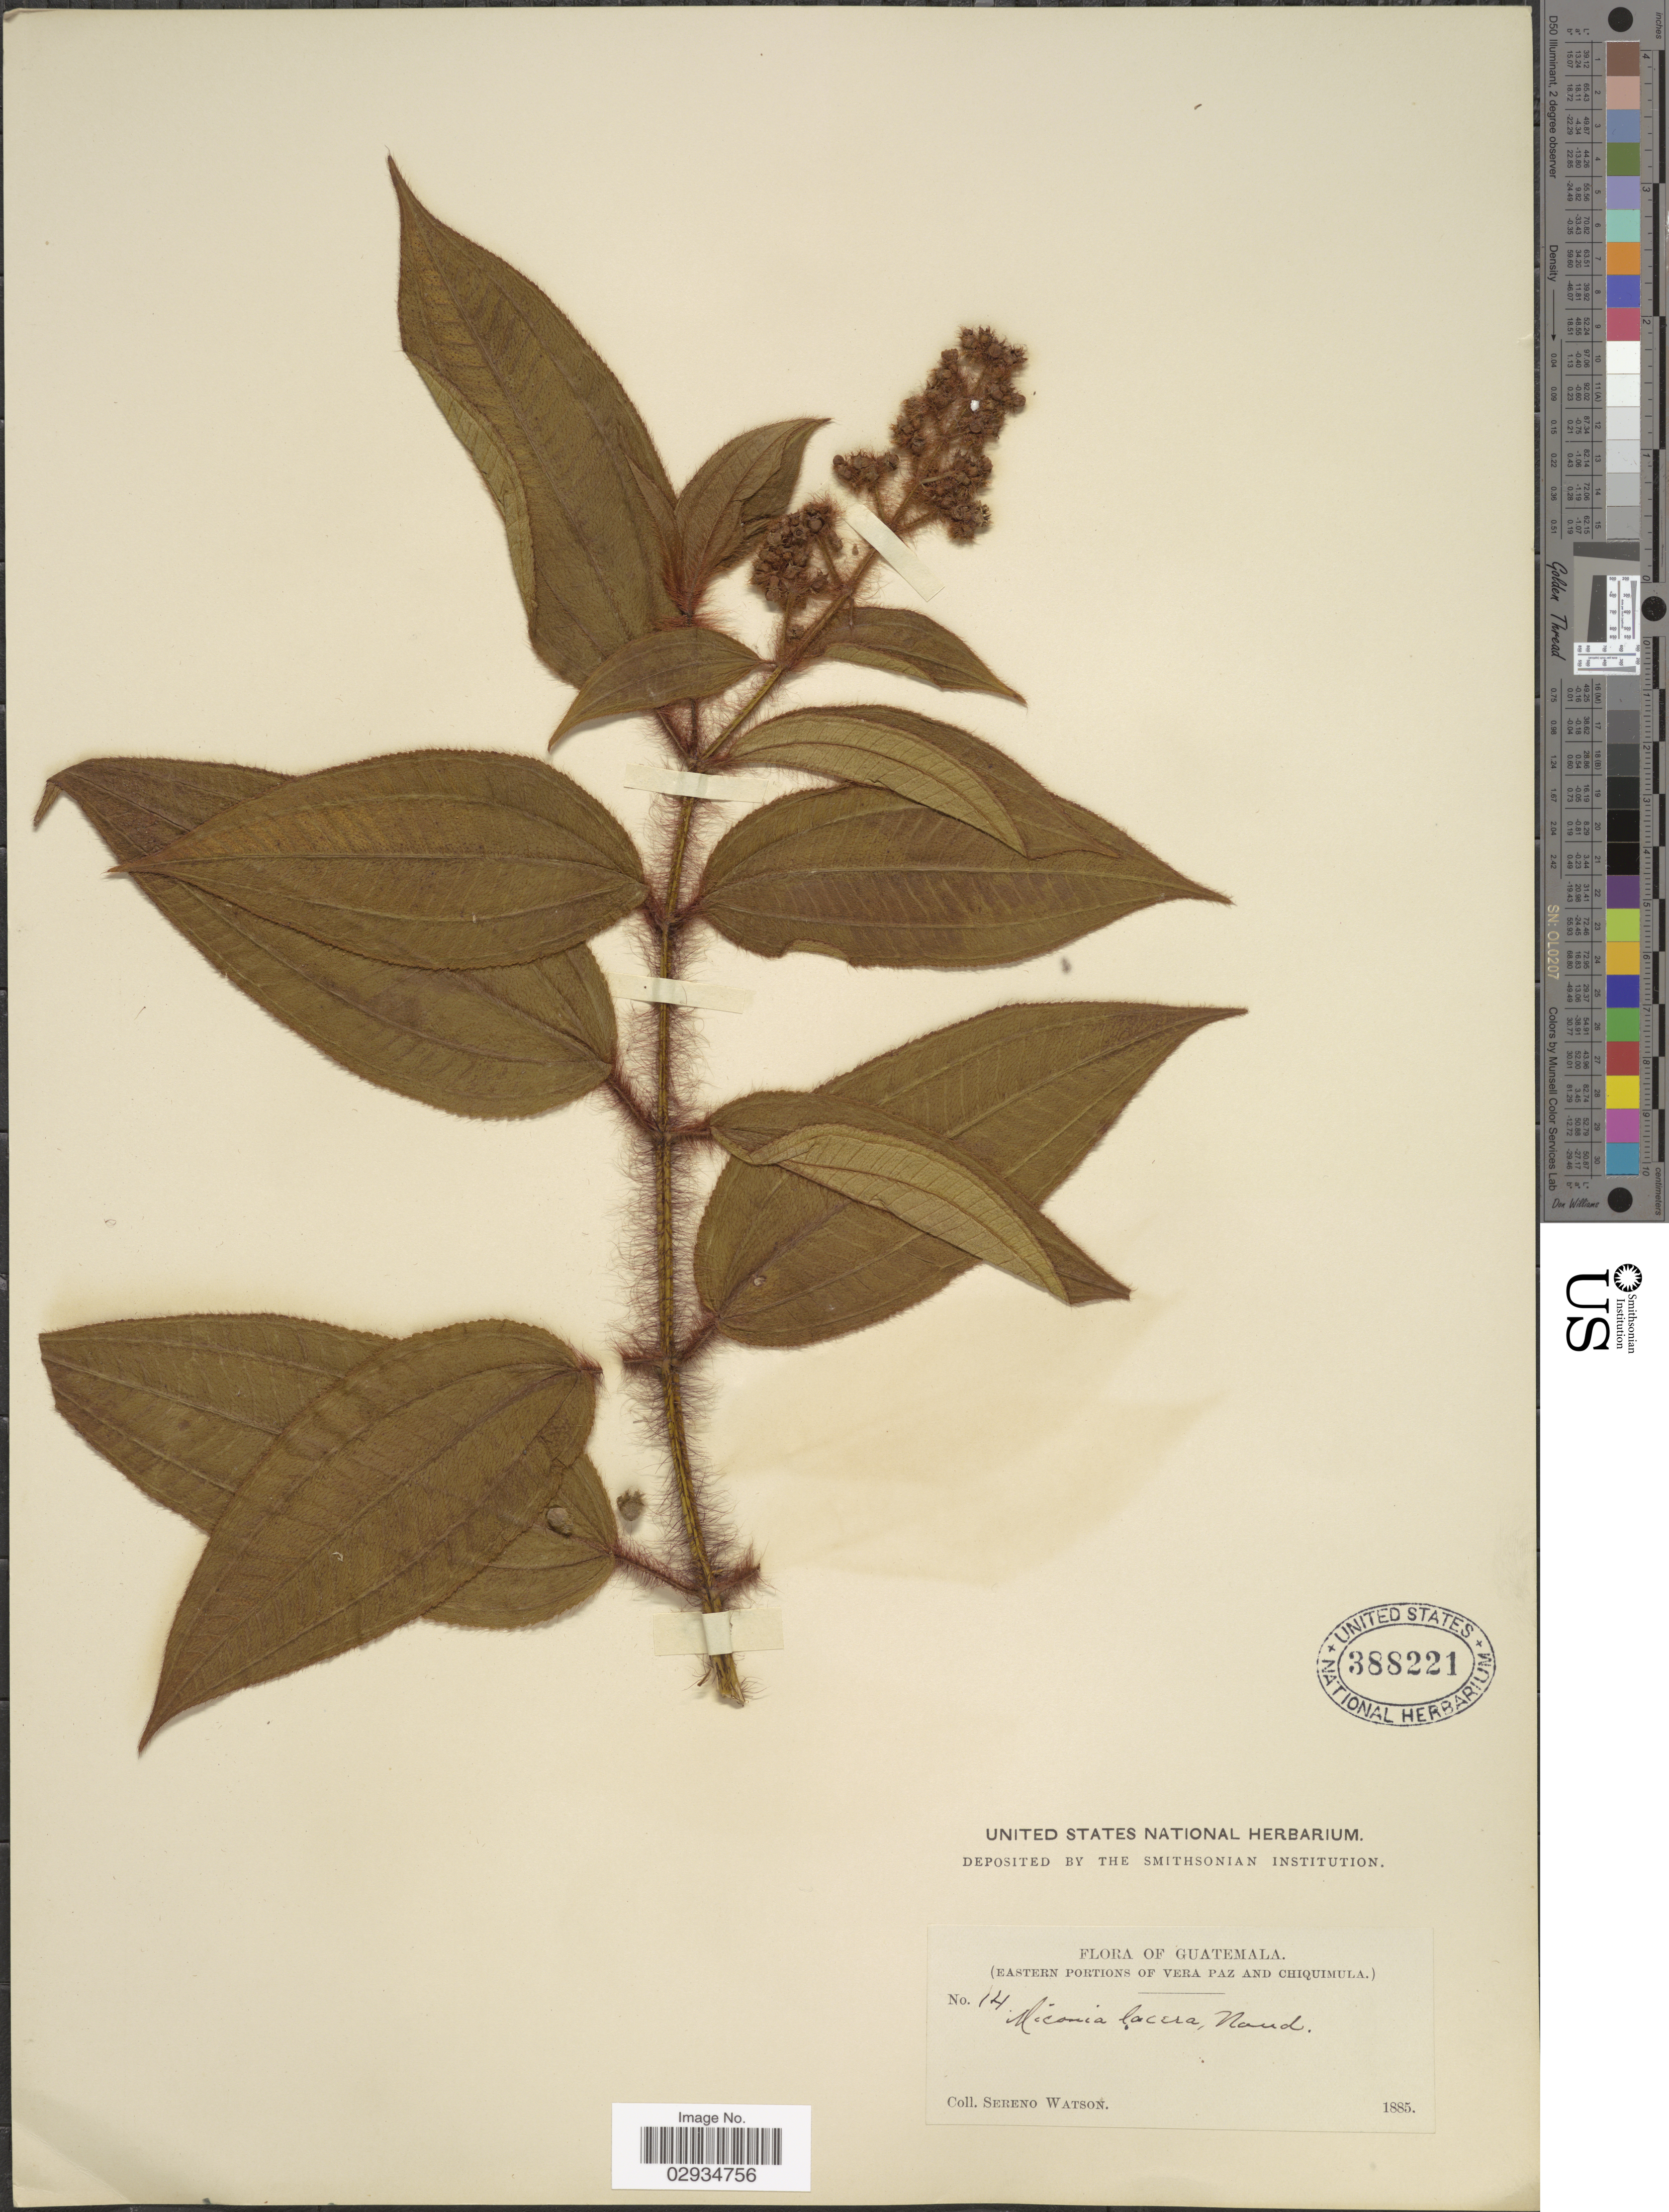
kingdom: Plantae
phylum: Tracheophyta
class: Magnoliopsida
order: Myrtales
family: Melastomataceae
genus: Miconia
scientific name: Miconia lacera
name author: (Bonpl.) Naudin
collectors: S. Watson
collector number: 14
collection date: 1885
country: Guatemala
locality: Eastern portions of Vera Paz and Chiquimula.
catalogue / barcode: US 388221